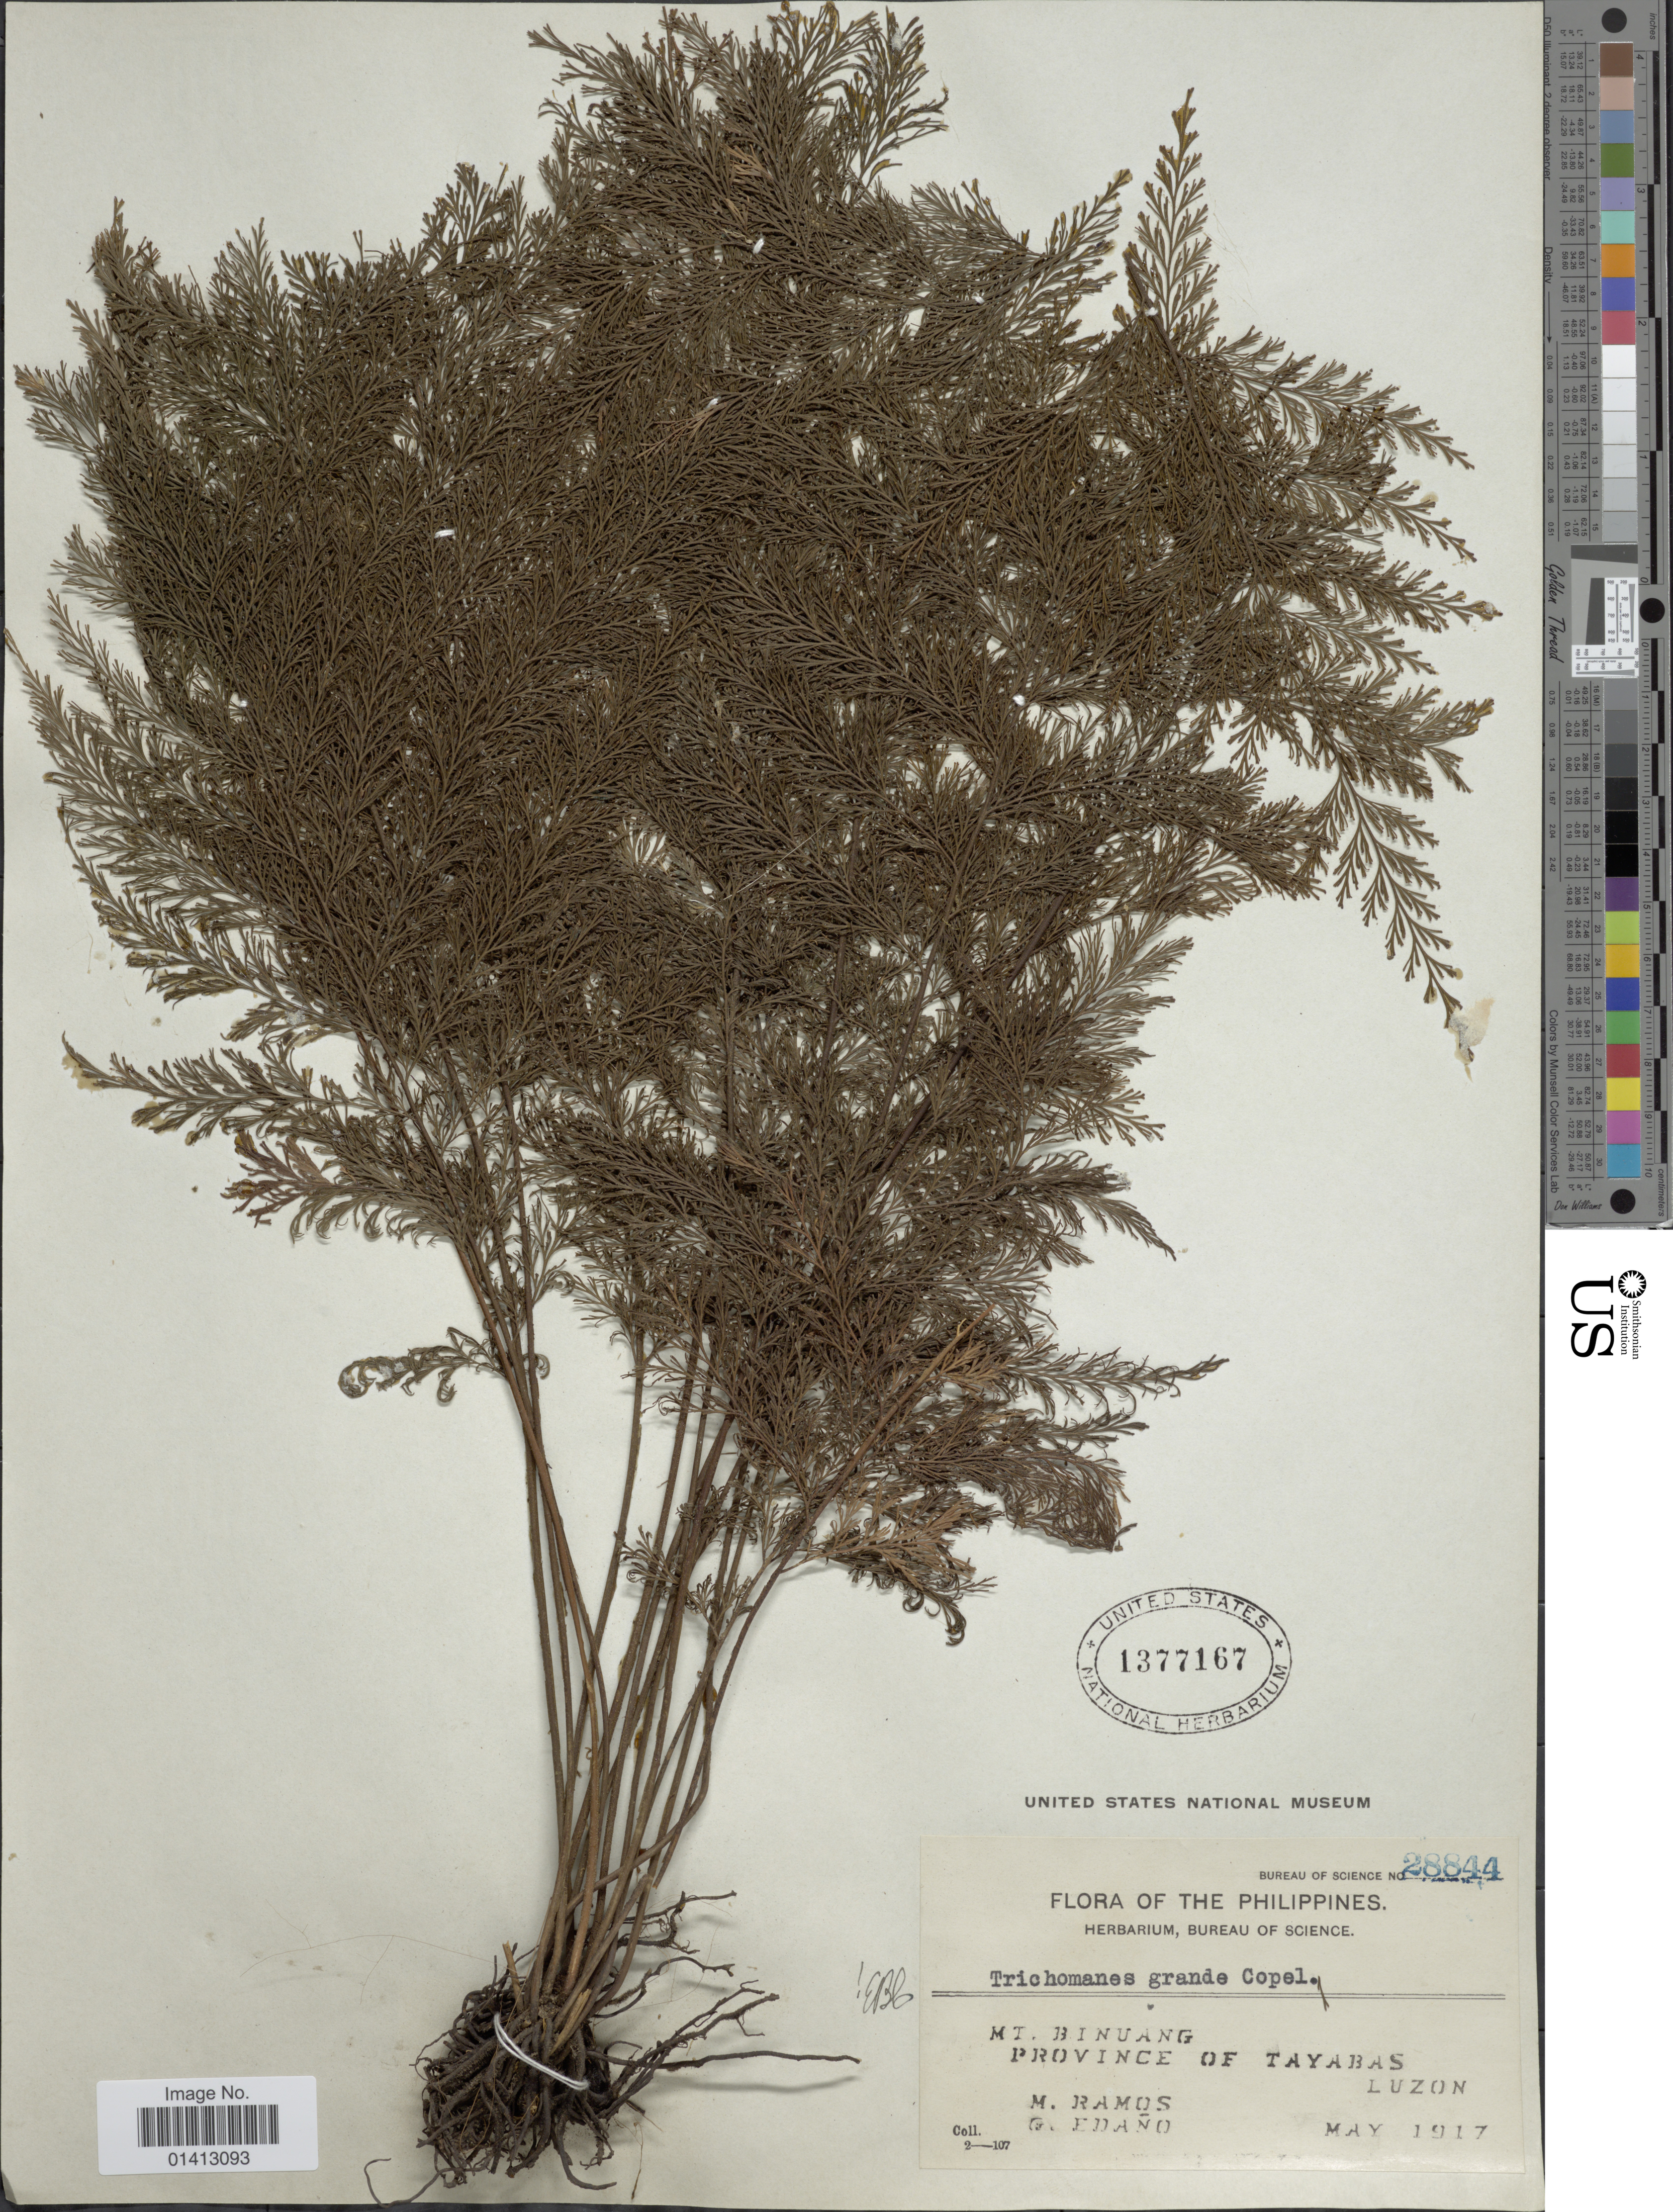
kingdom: Plantae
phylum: Tracheophyta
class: Polypodiopsida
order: Hymenophyllales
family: Hymenophyllaceae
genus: Crepidomanes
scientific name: Crepidomanes grande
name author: (Copel.) Ebihara & K. Iwats.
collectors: M. Ramos & G. Edaño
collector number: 28844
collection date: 1917-05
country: Philippines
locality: Mt Binuang, province of Tayabas, Luzon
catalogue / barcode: US 1377167